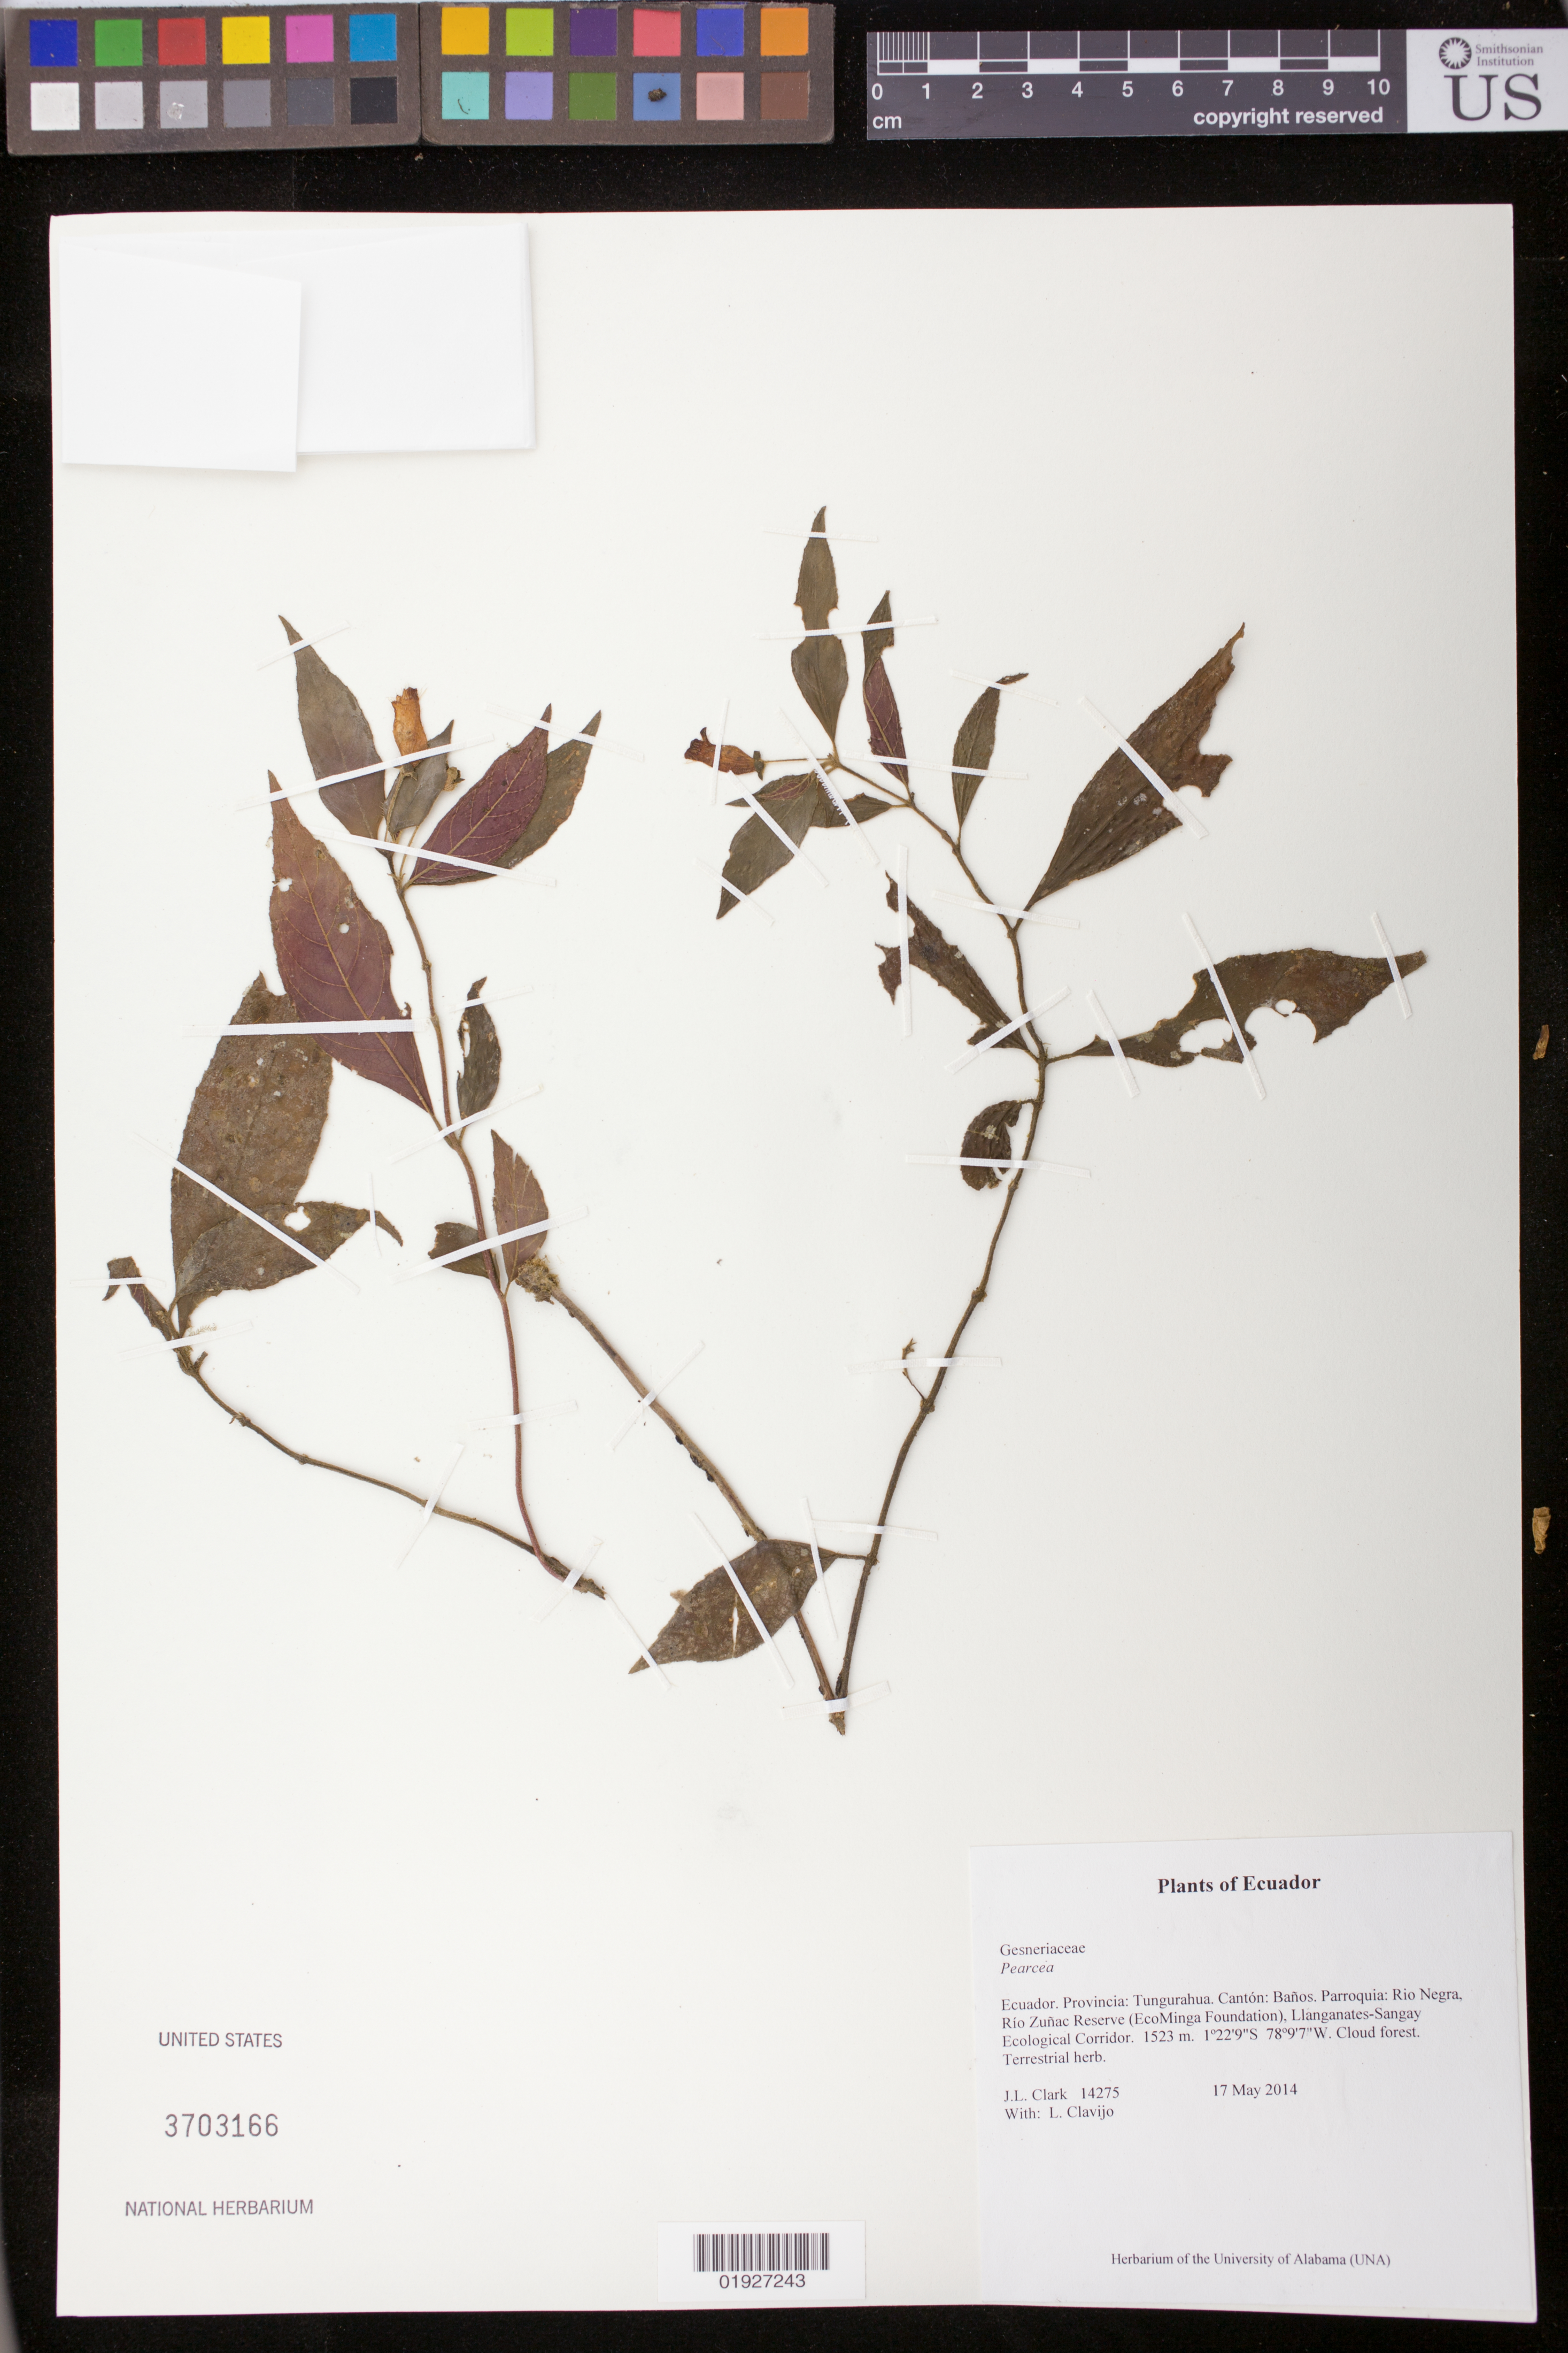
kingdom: Plantae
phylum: Tracheophyta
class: Magnoliopsida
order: Lamiales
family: Gesneriaceae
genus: Pearcea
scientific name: Pearcea glabrata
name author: L.P. Kvist & L.E. Skog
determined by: Skog, Laurence E.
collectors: J. L. Clark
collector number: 14275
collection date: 2014-05-17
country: Ecuador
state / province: Tungurahua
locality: Canton: Banos. Parroquia: Rio Negra, Rio Zunac Reserve (EcoMinga Foundation). Llanganates-Sangay Ecological Corridor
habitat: Cloud forest.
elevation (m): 1523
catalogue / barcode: US 3703166